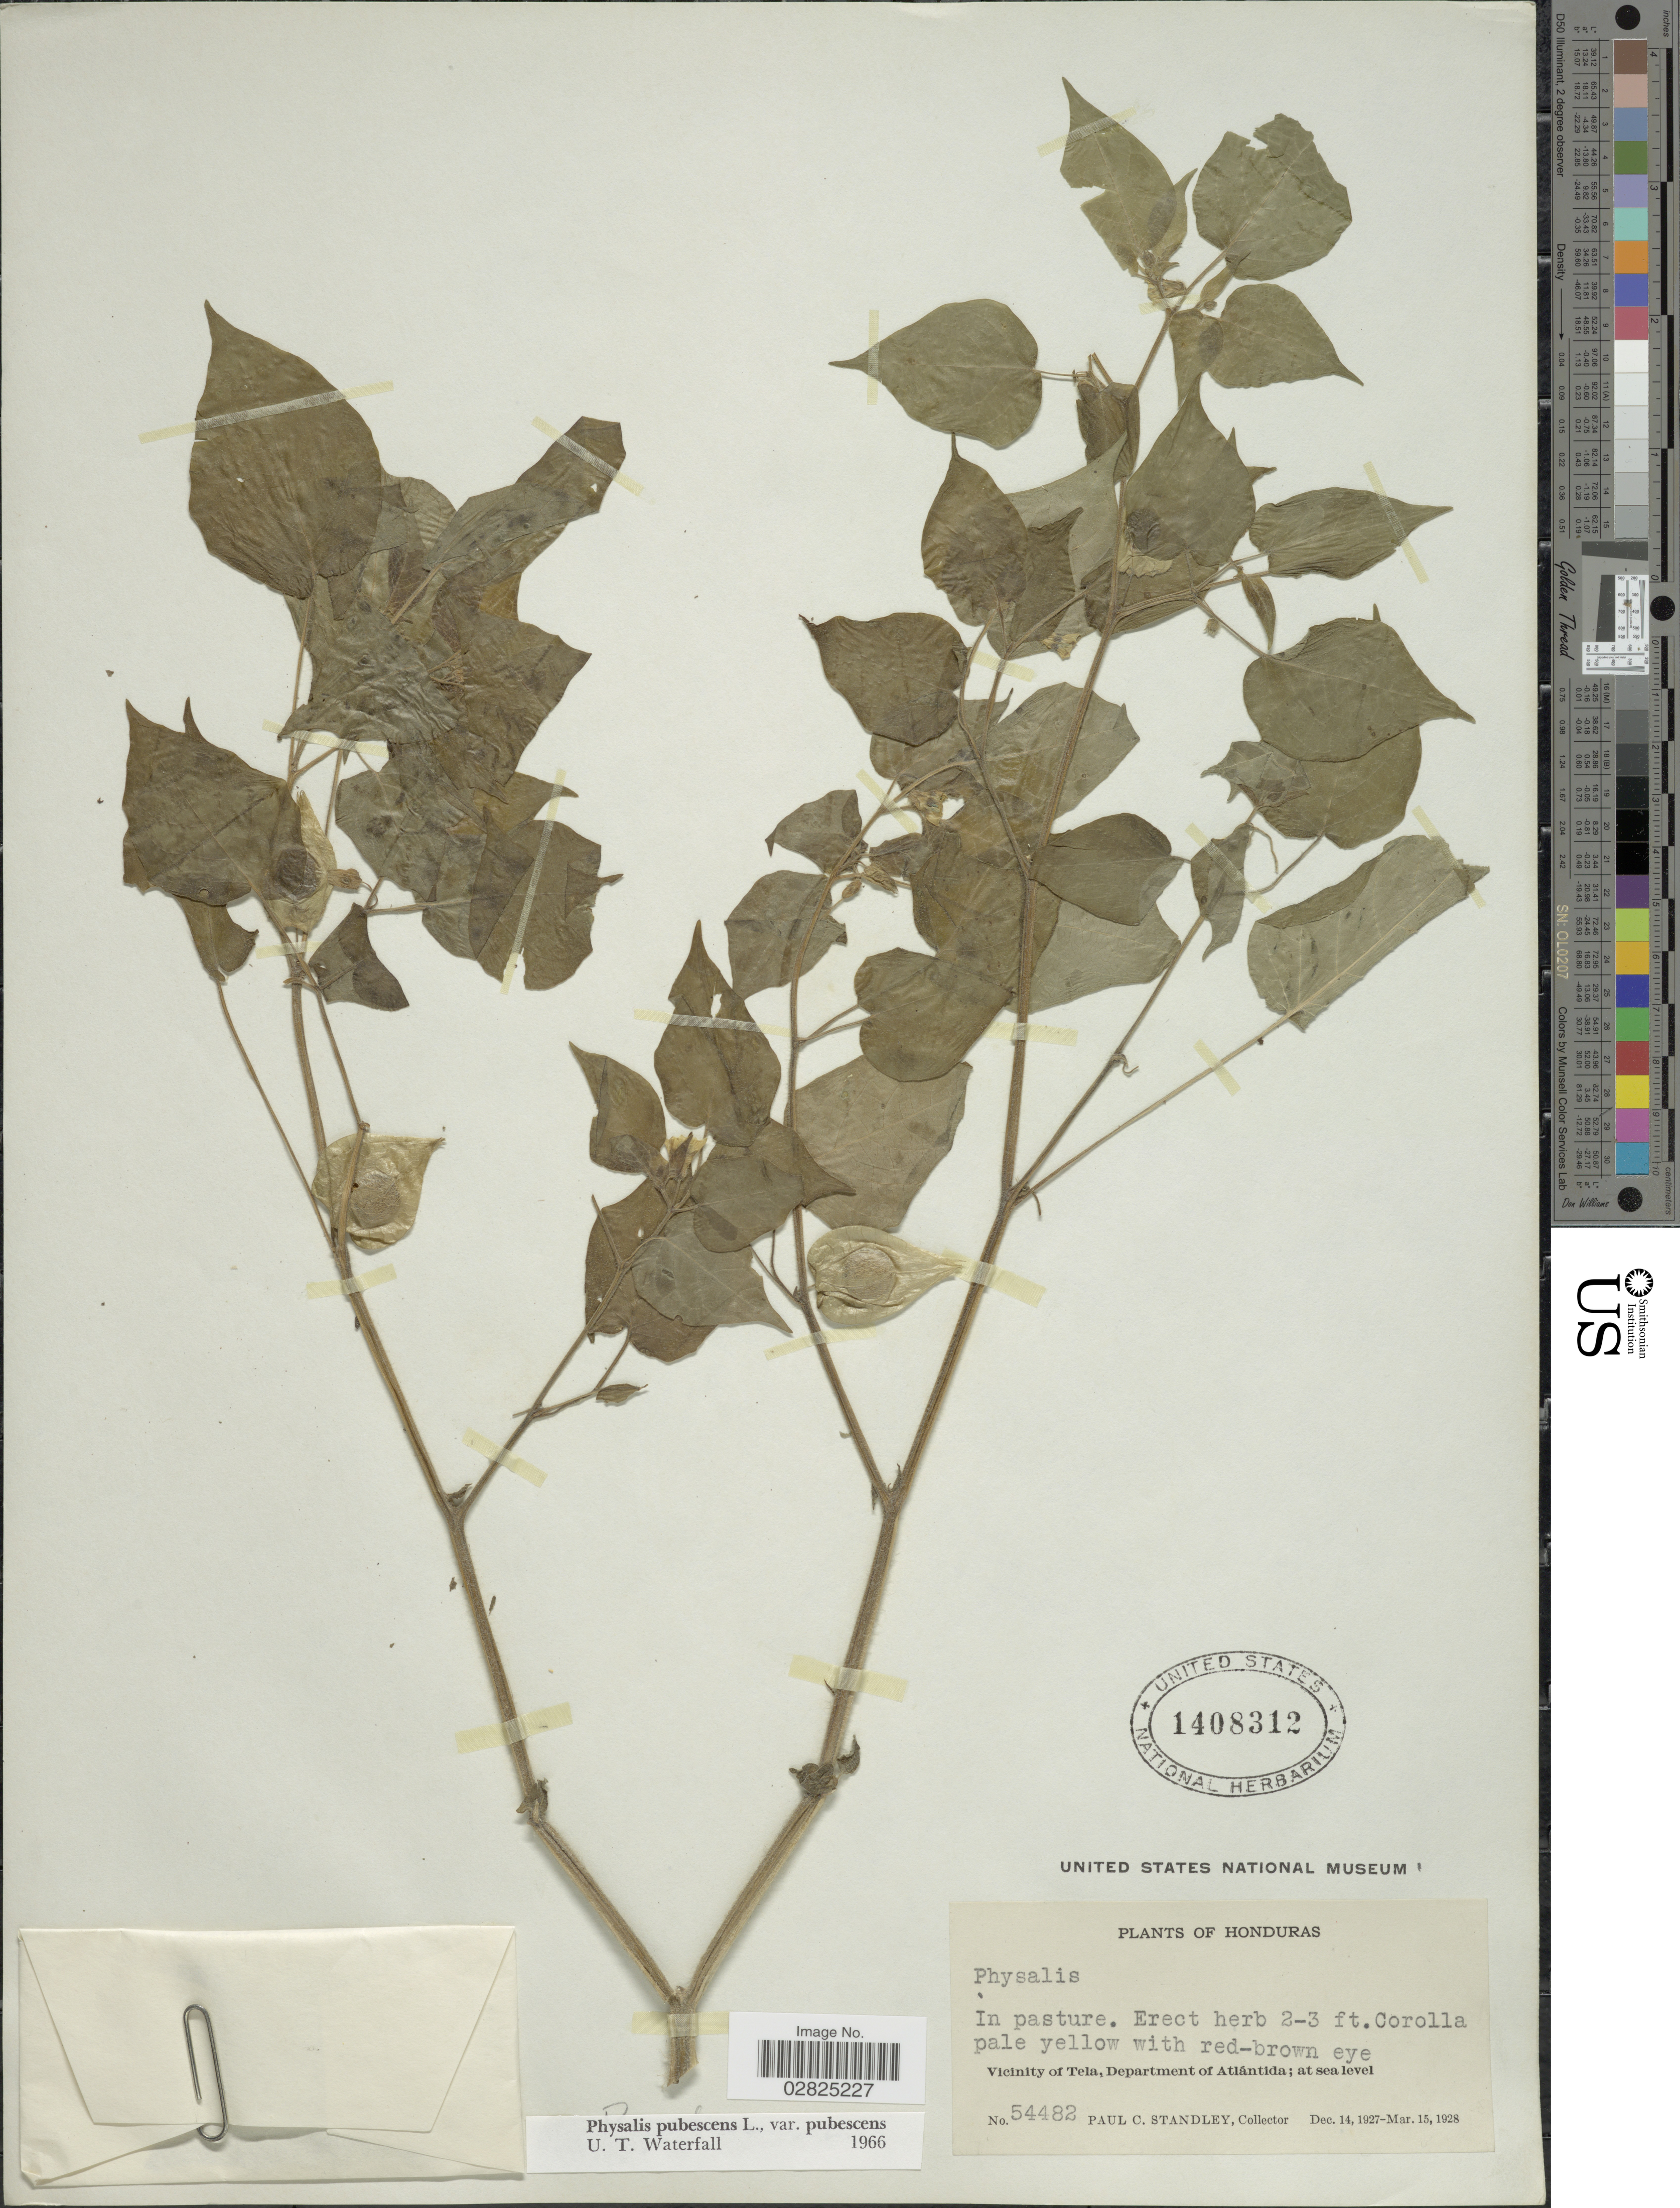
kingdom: Plantae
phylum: Tracheophyta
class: Magnoliopsida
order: Solanales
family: Solanaceae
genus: Physalis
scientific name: Physalis pubescens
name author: L.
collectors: P. C. Standley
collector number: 54482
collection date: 1927-12-14/1928-03-15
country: Honduras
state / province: Atlántida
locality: Vicinity of Tela, Department of Atlántida.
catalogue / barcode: US 1408312